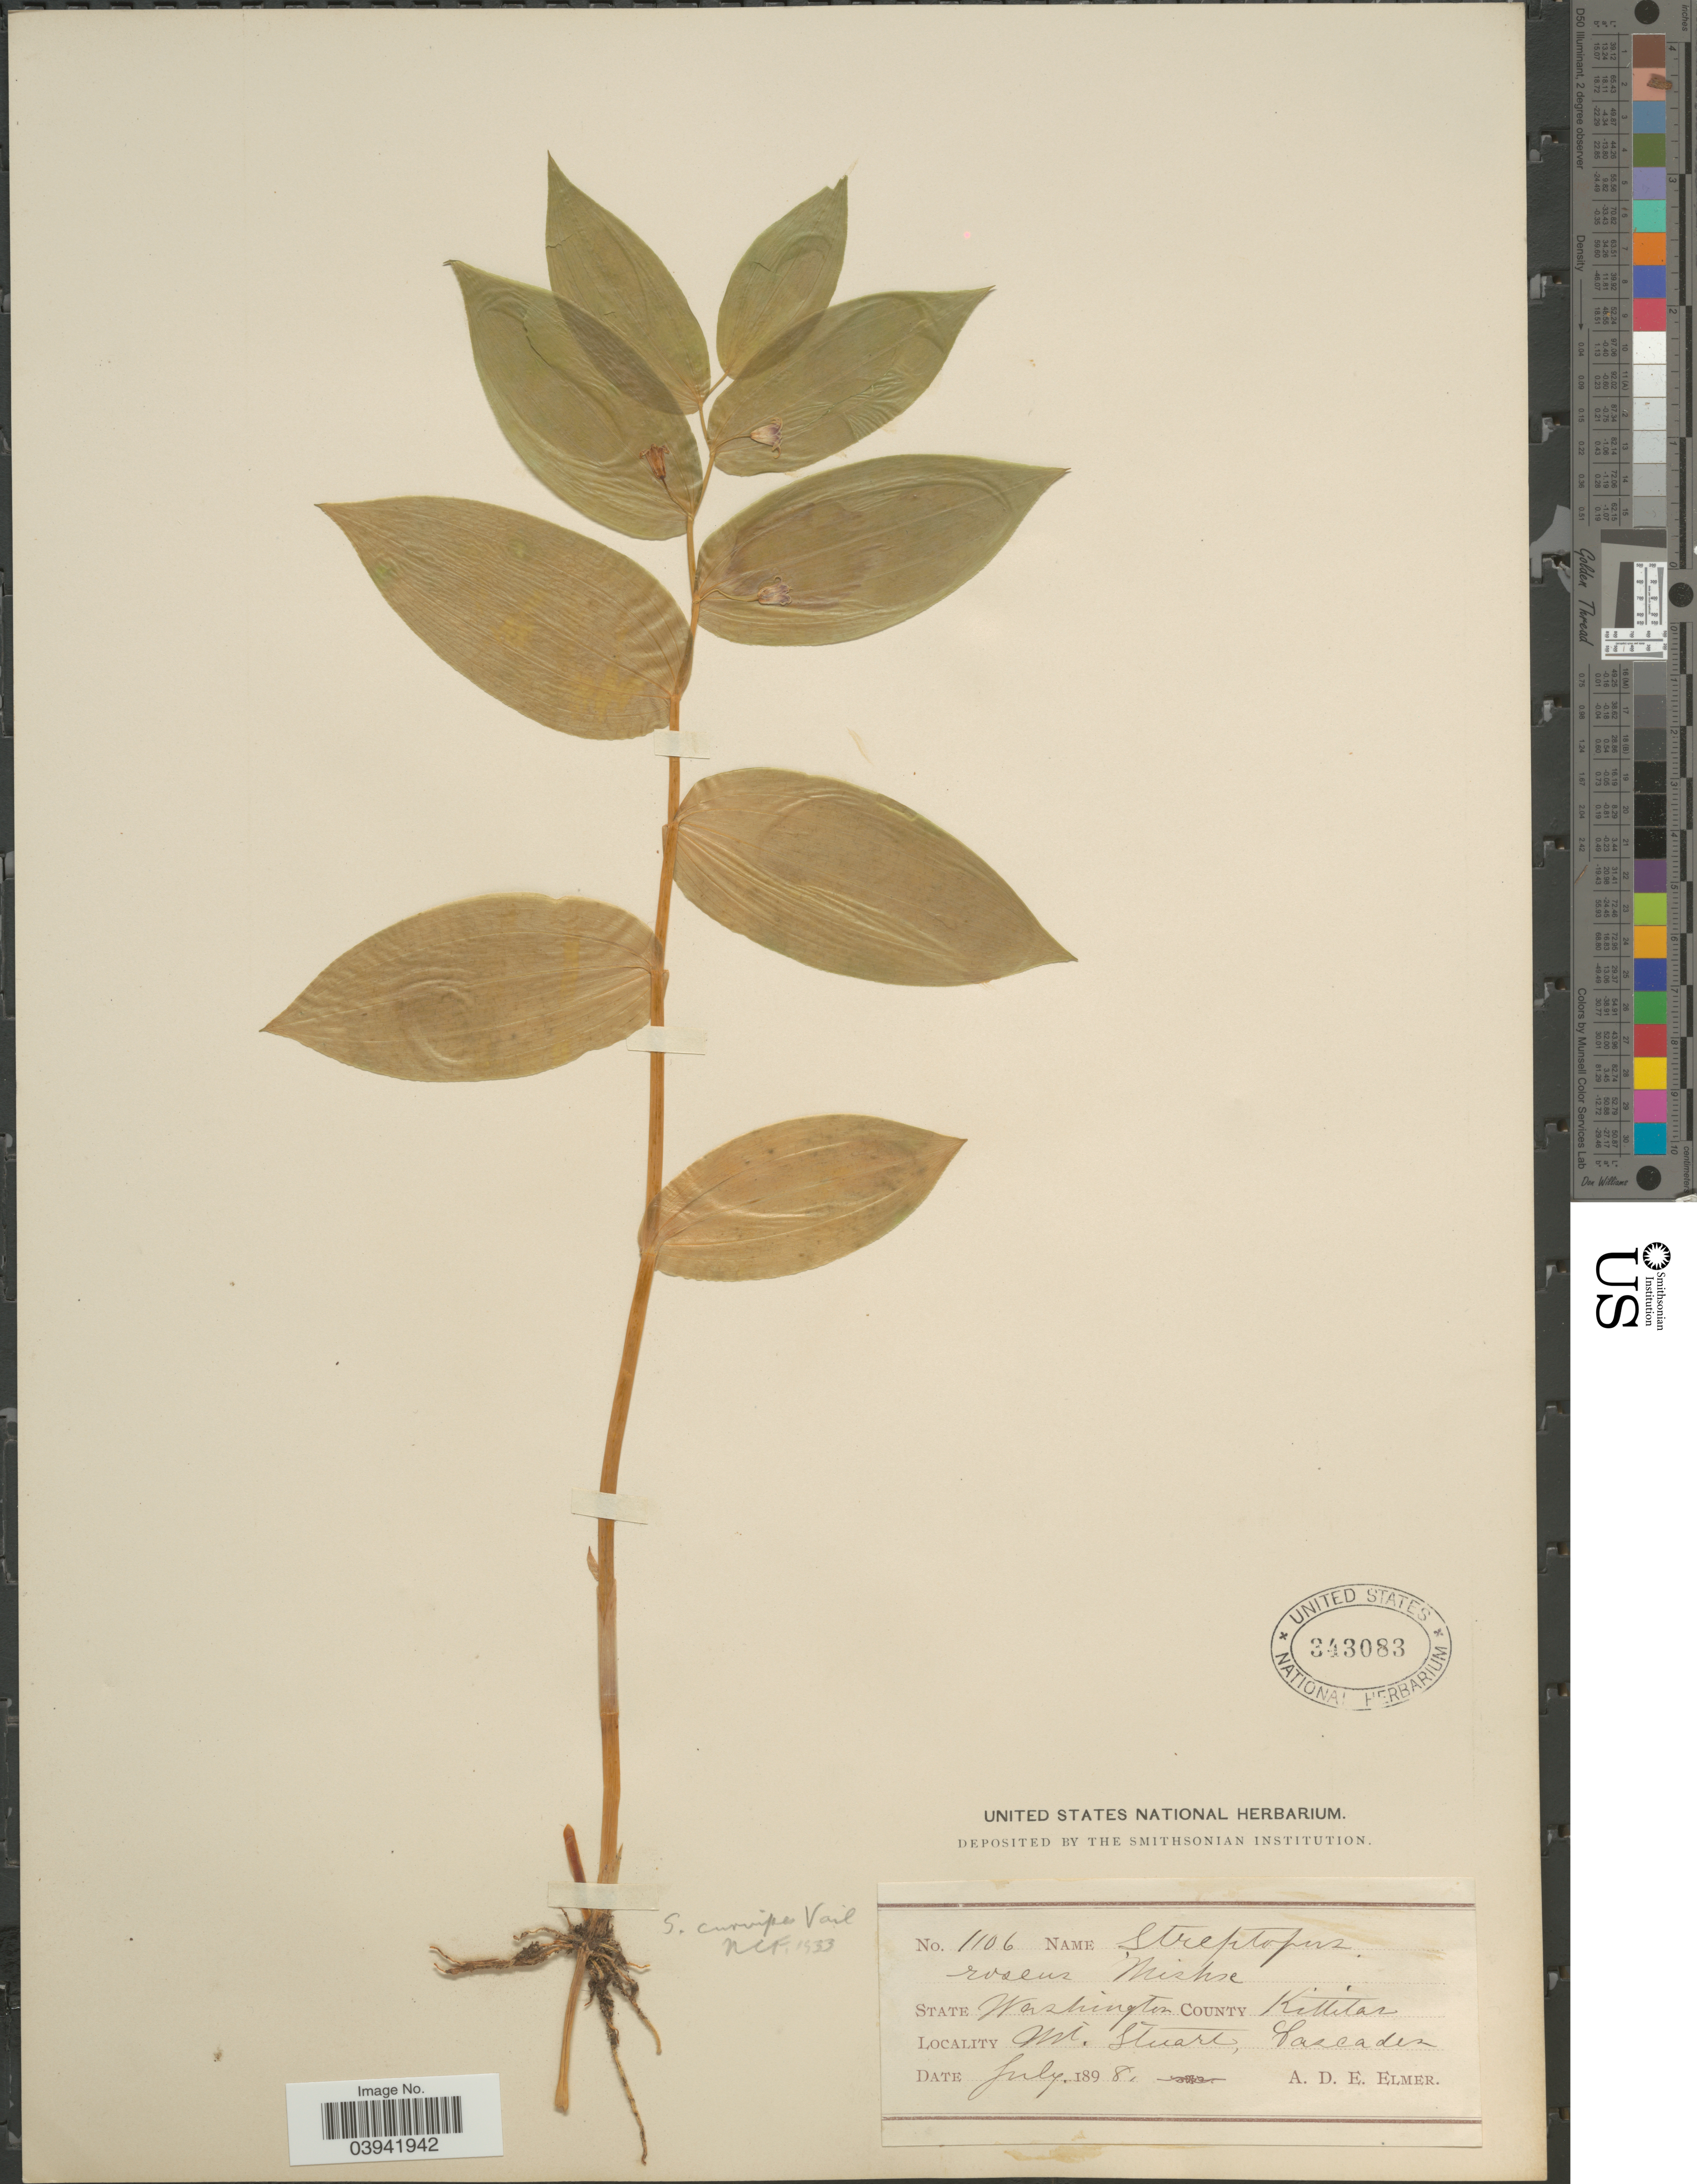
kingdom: Plantae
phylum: Tracheophyta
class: Liliopsida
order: Liliales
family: Liliaceae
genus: Streptopus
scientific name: Streptopus roseus var. curvipes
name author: (Vail) Fassett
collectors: A. D. E. Elmer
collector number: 1106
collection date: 1898-07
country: United States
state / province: Washington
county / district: Kittitas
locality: County Kittitas. Mt. Stuart, Cascades.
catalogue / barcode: US 343083